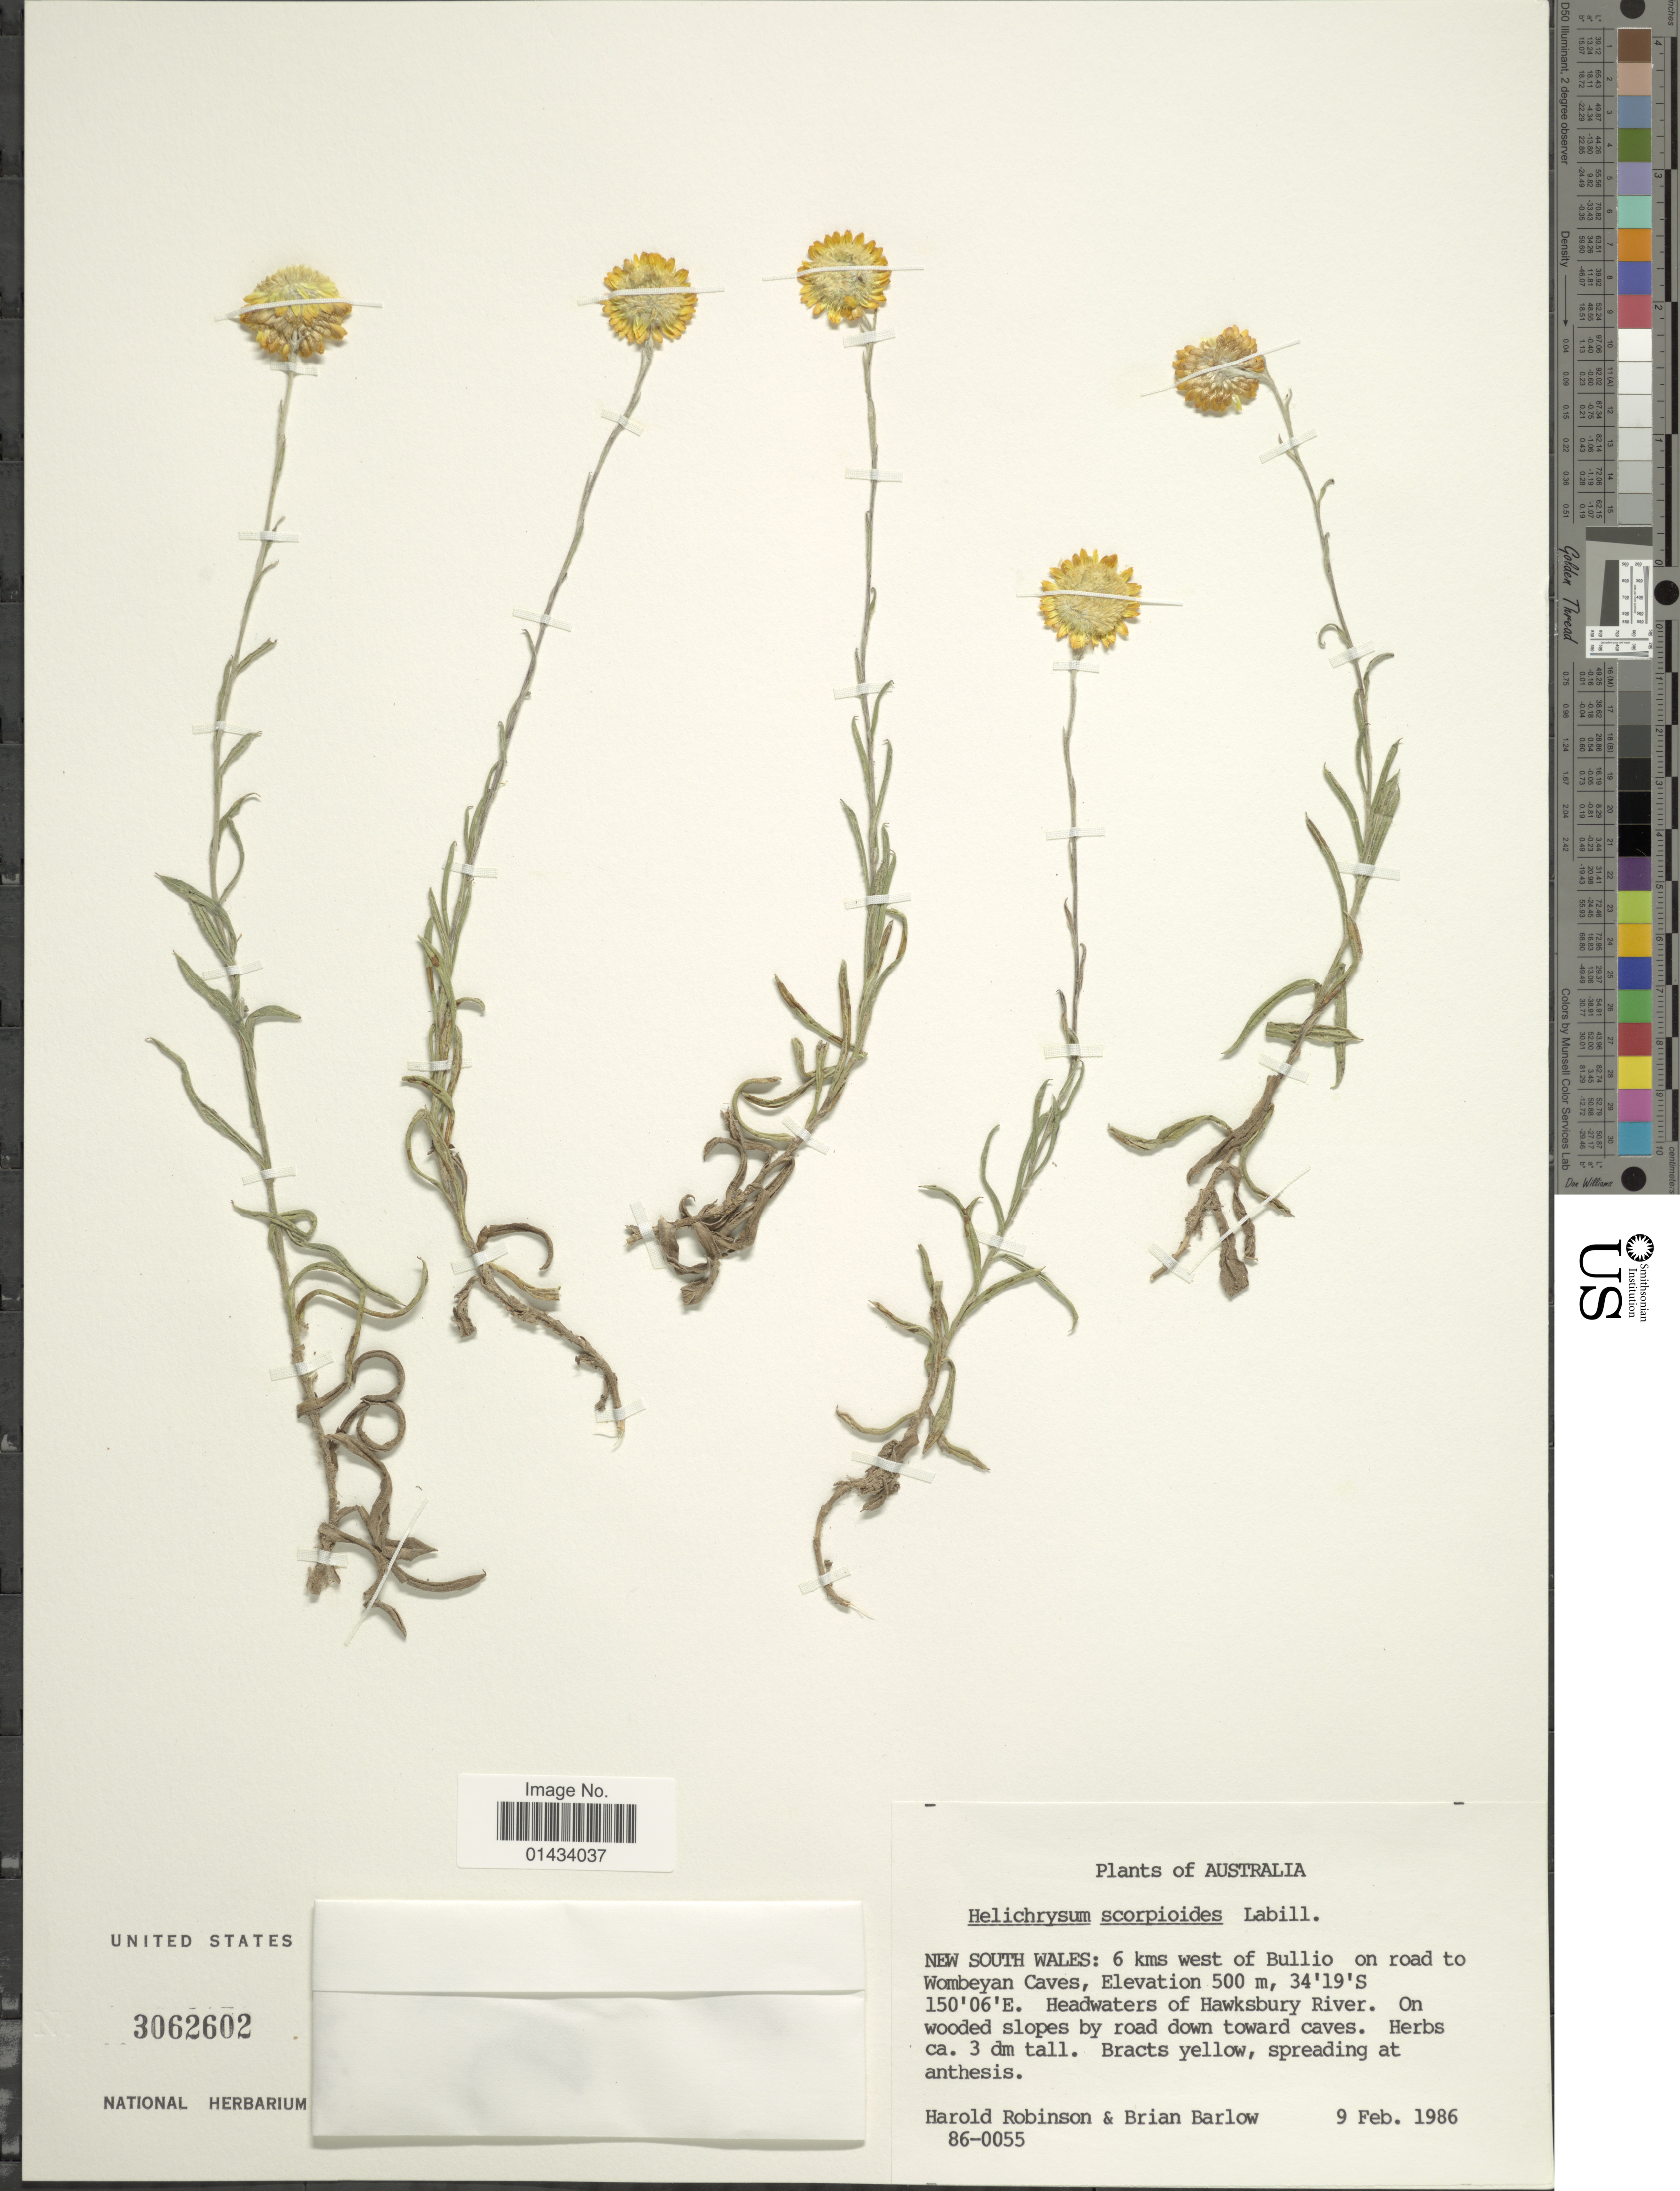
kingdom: Plantae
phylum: Tracheophyta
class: Magnoliopsida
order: Asterales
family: Asteraceae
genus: Coronidium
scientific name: Coronidium scorpioides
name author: (Labill.) Paul G. Wilson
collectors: H. Robinson & Barlow, B.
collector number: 86-0055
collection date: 1986-02-09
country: Australia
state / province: New South Wales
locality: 6 kms west of Bullio on road to Wombeyan Caves, headwaters of Hawksbury River, on wooded slopes by road down toward caves.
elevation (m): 500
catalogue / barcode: US 3062602